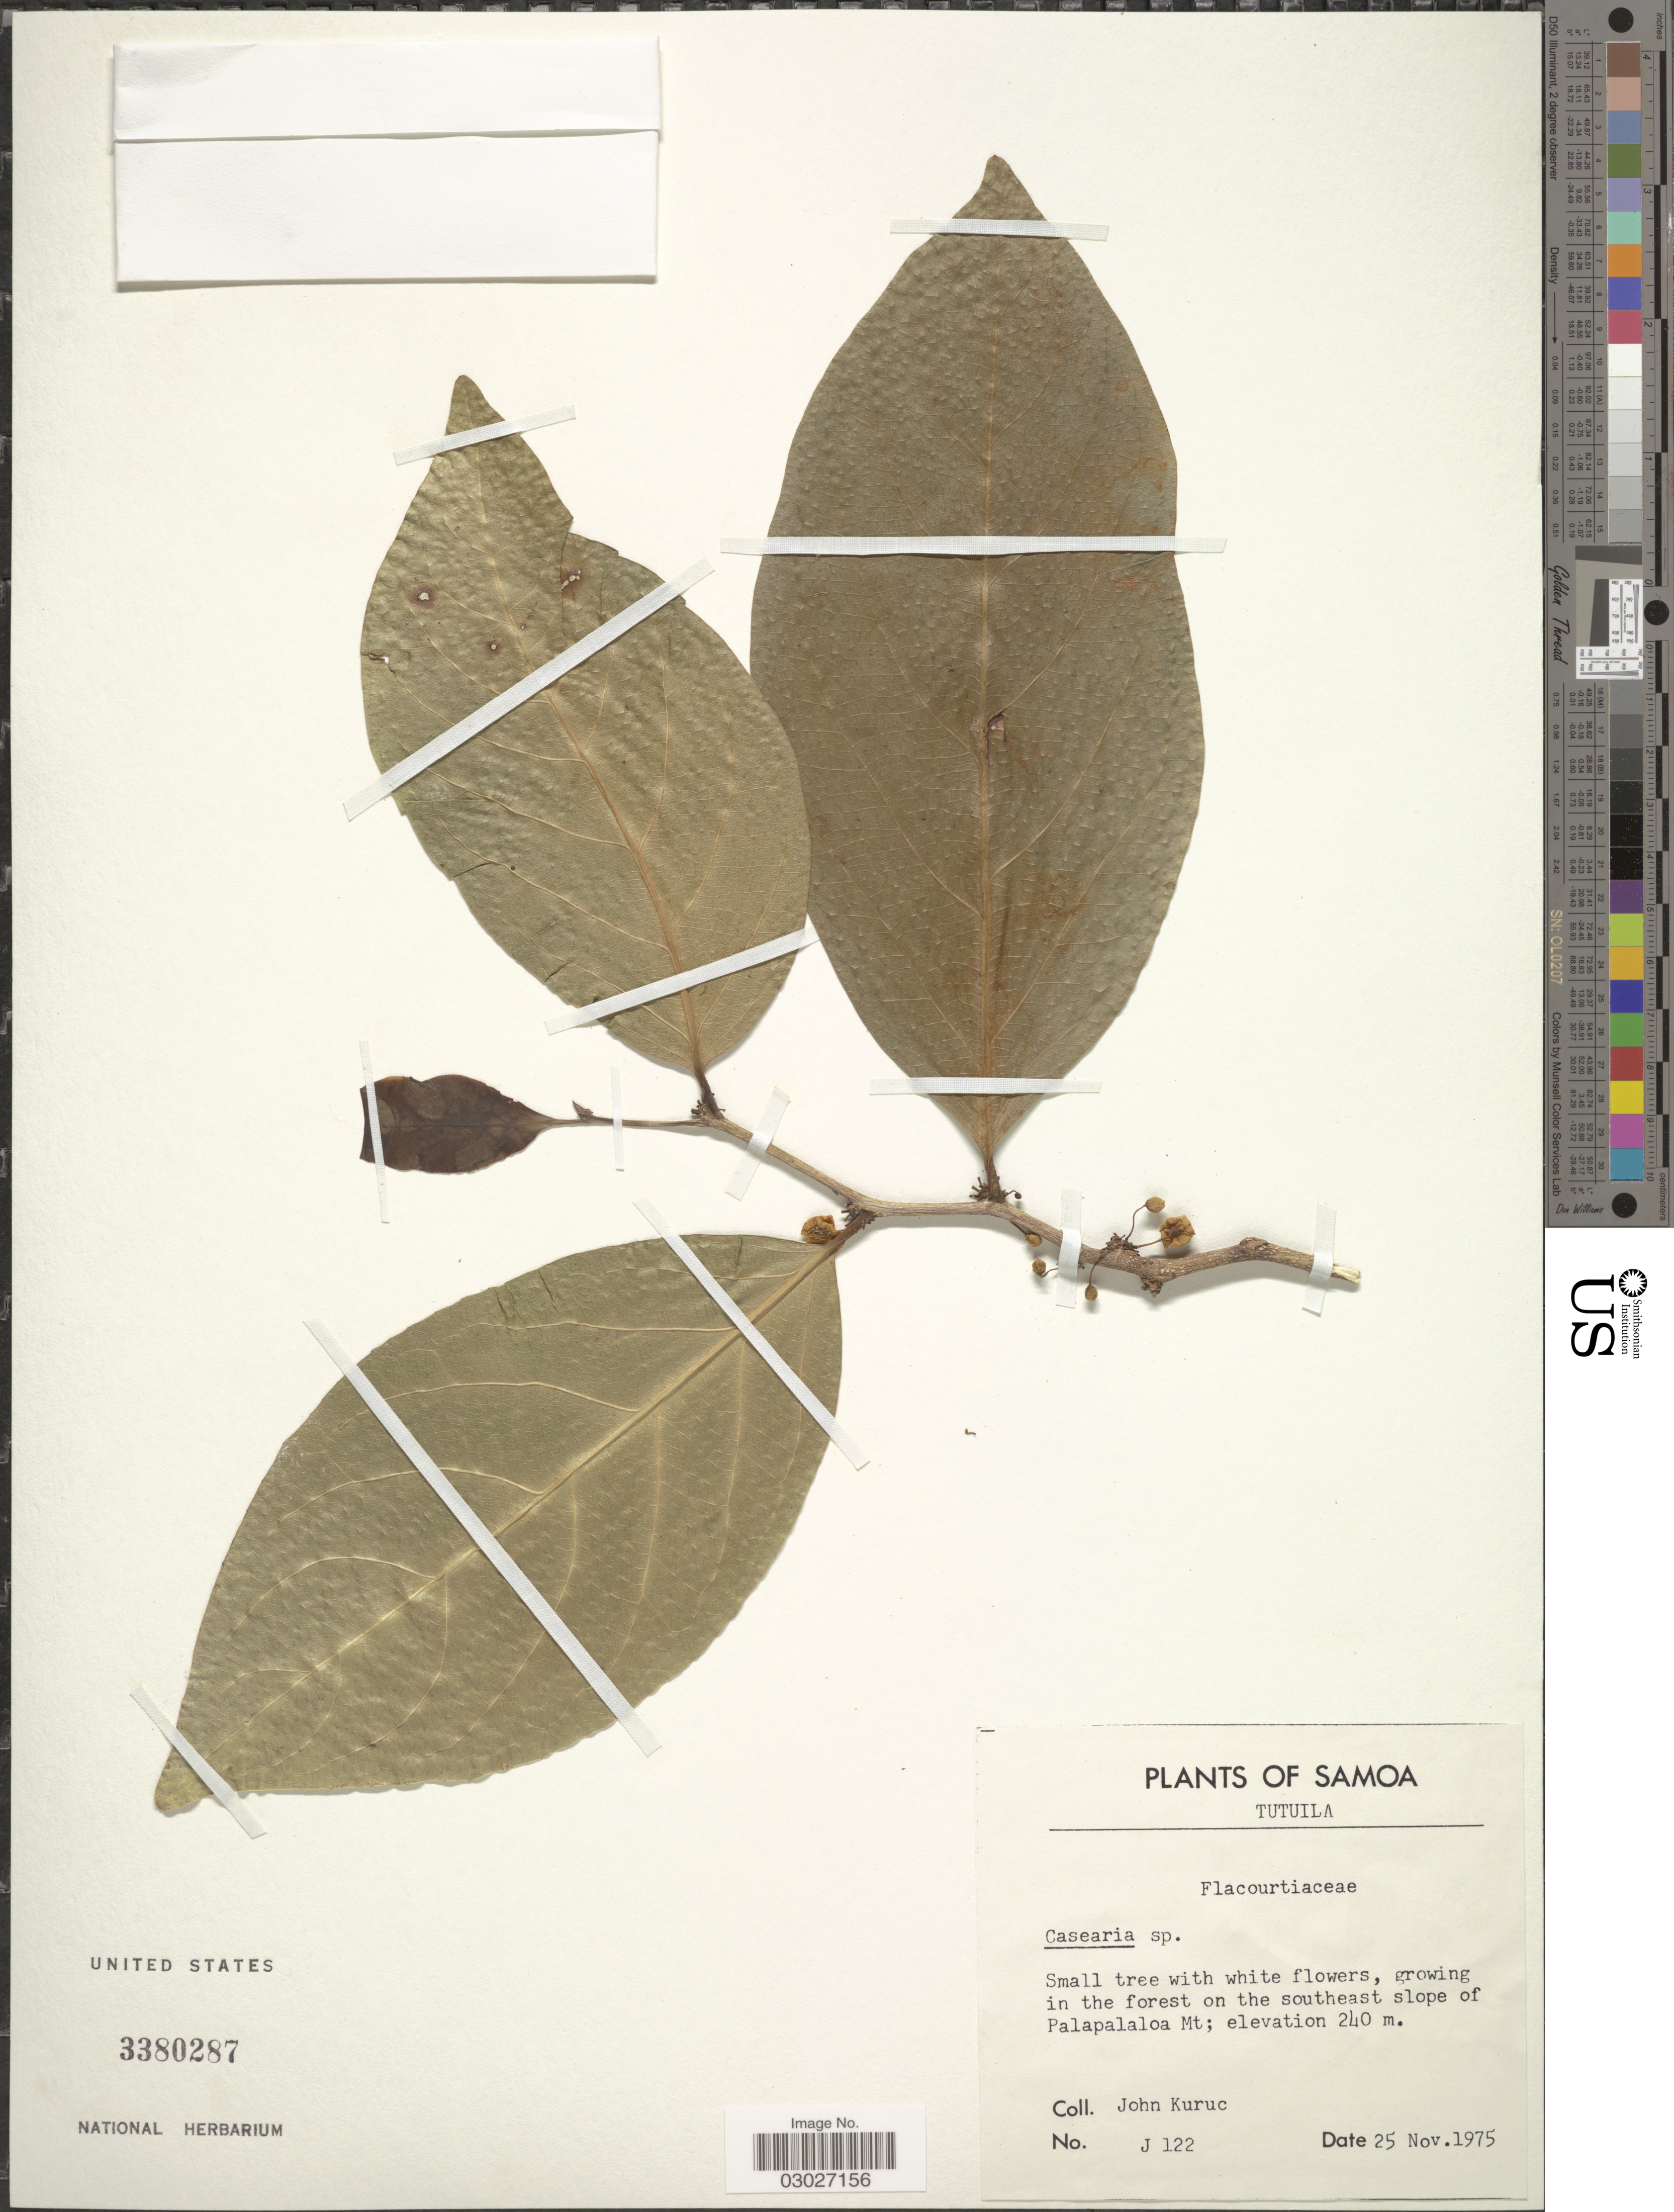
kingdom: Plantae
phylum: Tracheophyta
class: Magnoliopsida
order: Malpighiales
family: Salicaceae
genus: Casearia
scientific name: Casearia sp.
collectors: J. Kuruc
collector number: J122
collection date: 1975-11-25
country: American Samoa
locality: Samoa. Tutuila. On the southeast slope of Palapalaloa Mt.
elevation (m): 240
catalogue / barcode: US 3380287